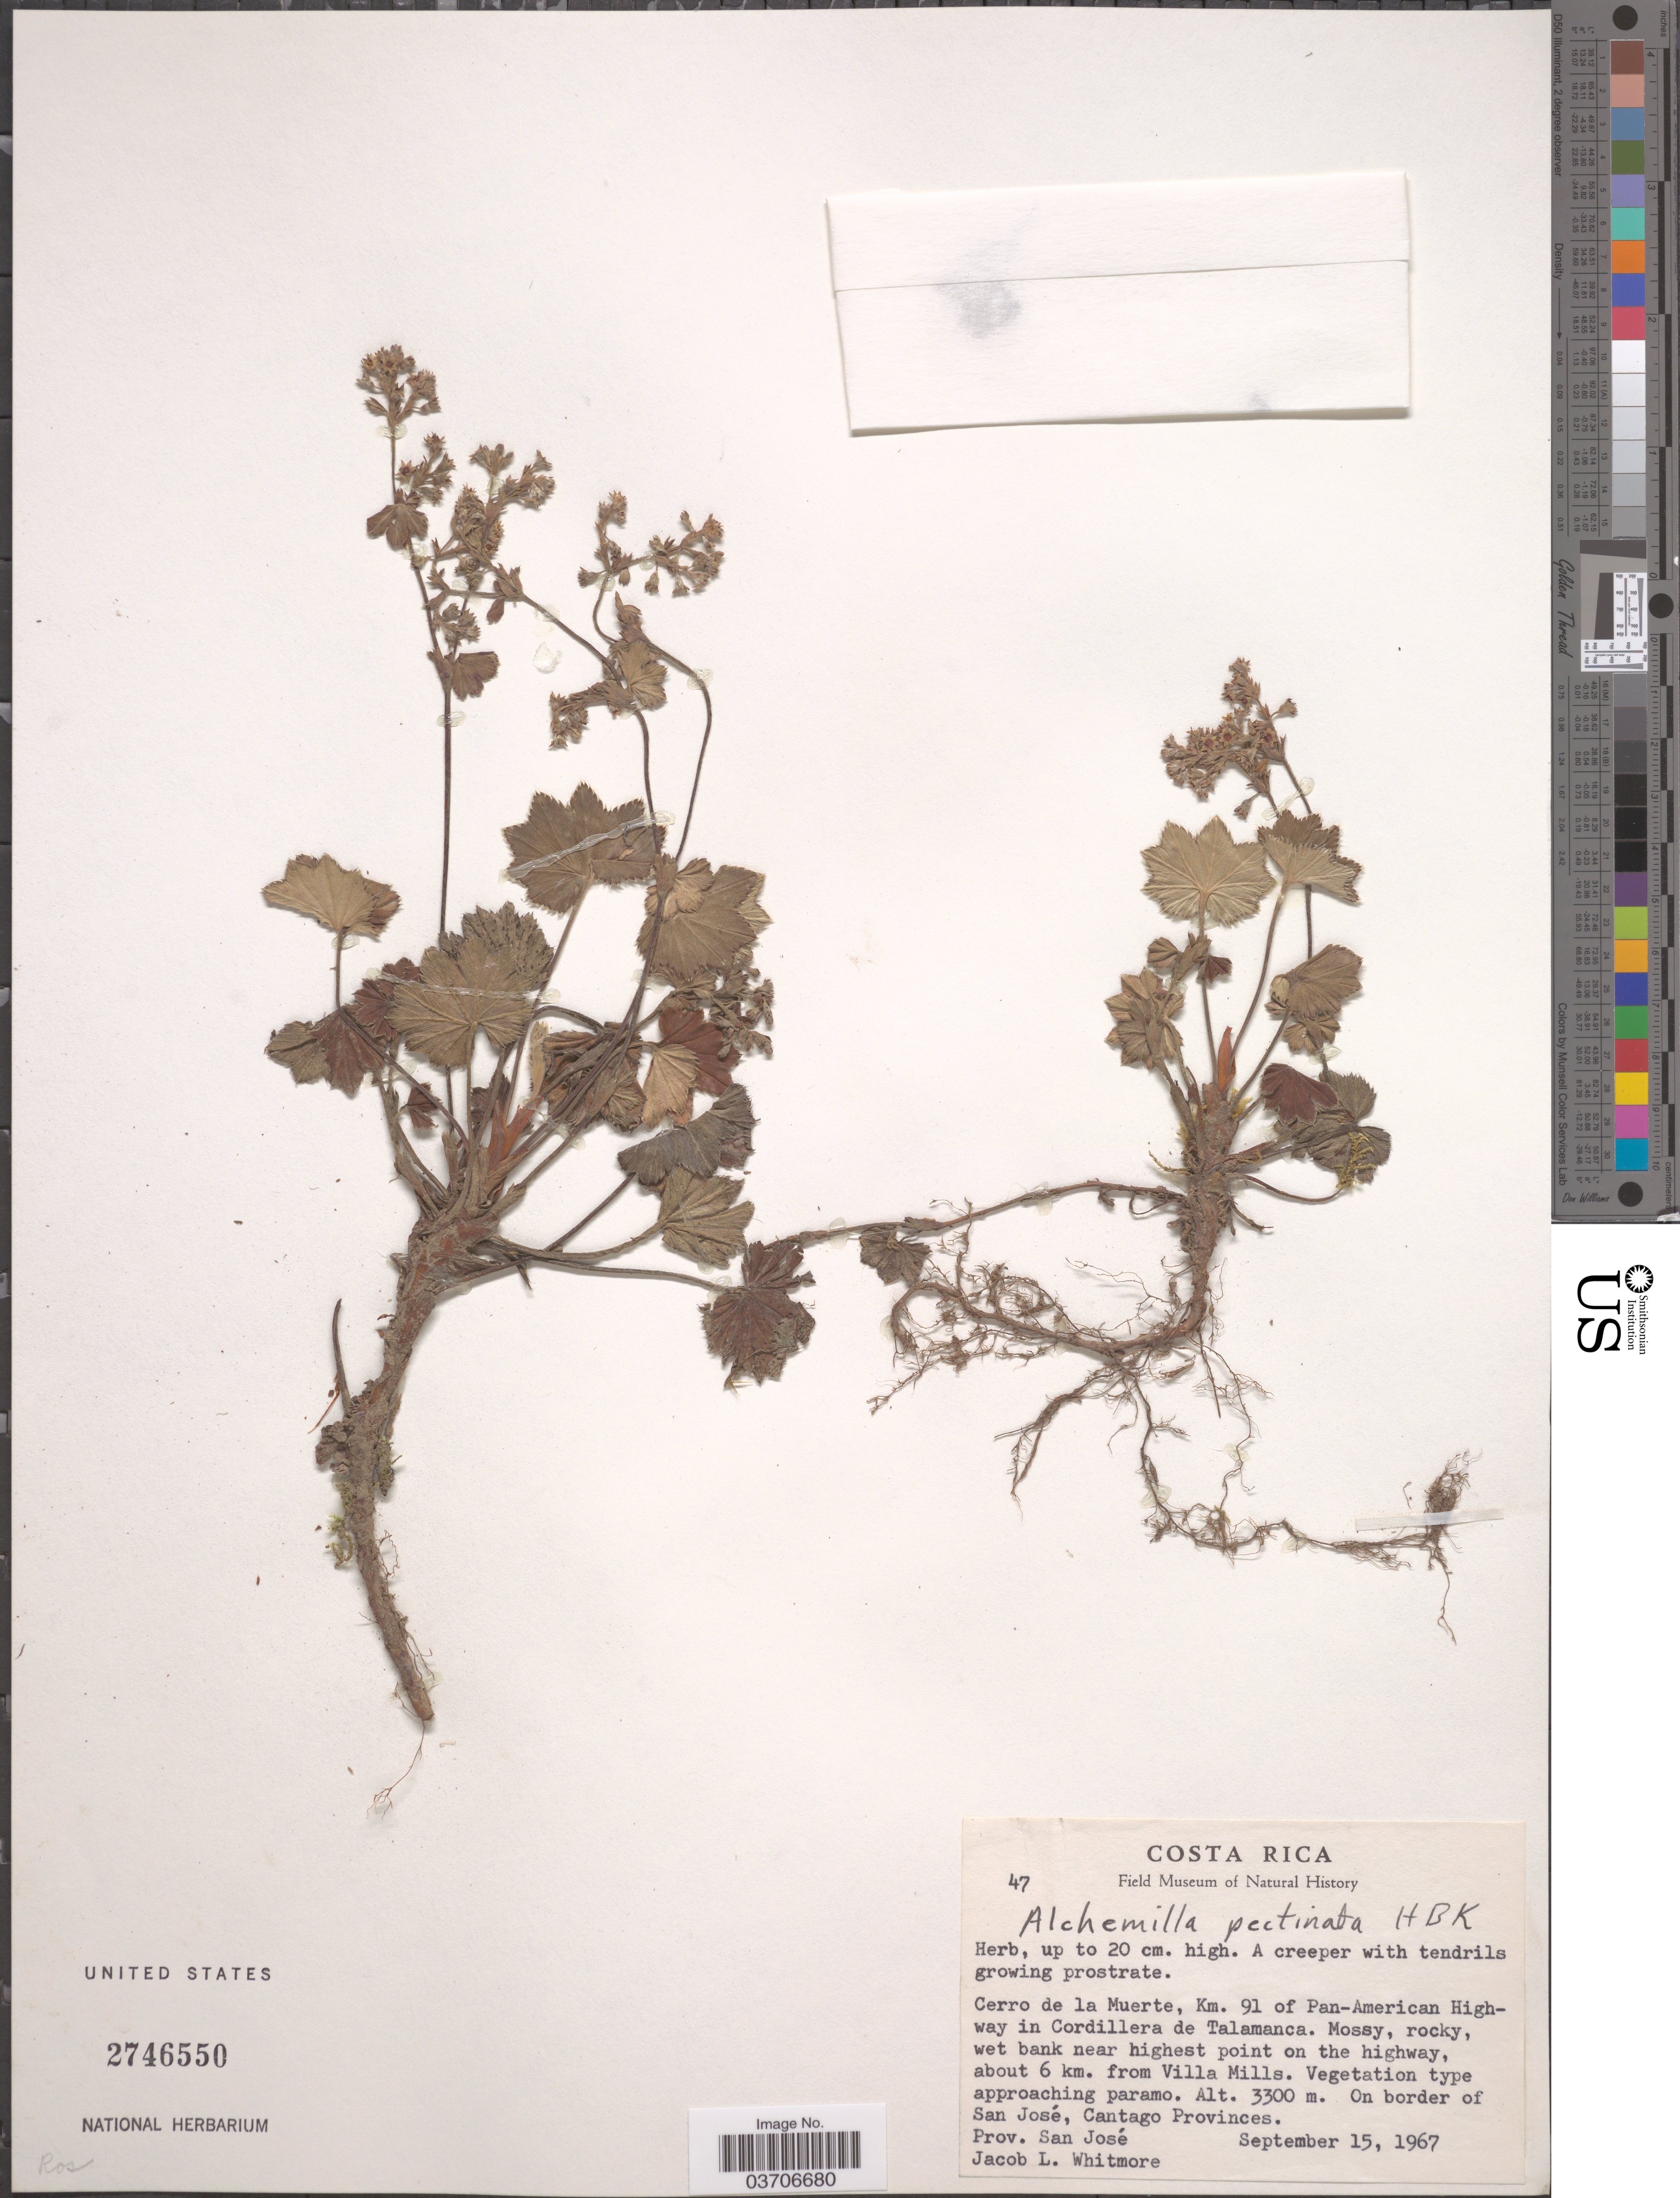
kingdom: Plantae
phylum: Tracheophyta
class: Magnoliopsida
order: Rosales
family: Rosaceae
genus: Lachemilla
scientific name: Lachemilla pectinata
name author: (Kunth) Rothm.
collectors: J. Whitmore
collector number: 47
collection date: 1967-09-15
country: Costa Rica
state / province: San José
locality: Cerro de la Muerte, Km. 91 of Pan-American Highway in Cordillera de Talamanca. About 6 km. from Villa Mille. On border of San José, Cantago Provinces.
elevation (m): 3300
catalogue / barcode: US 2746550